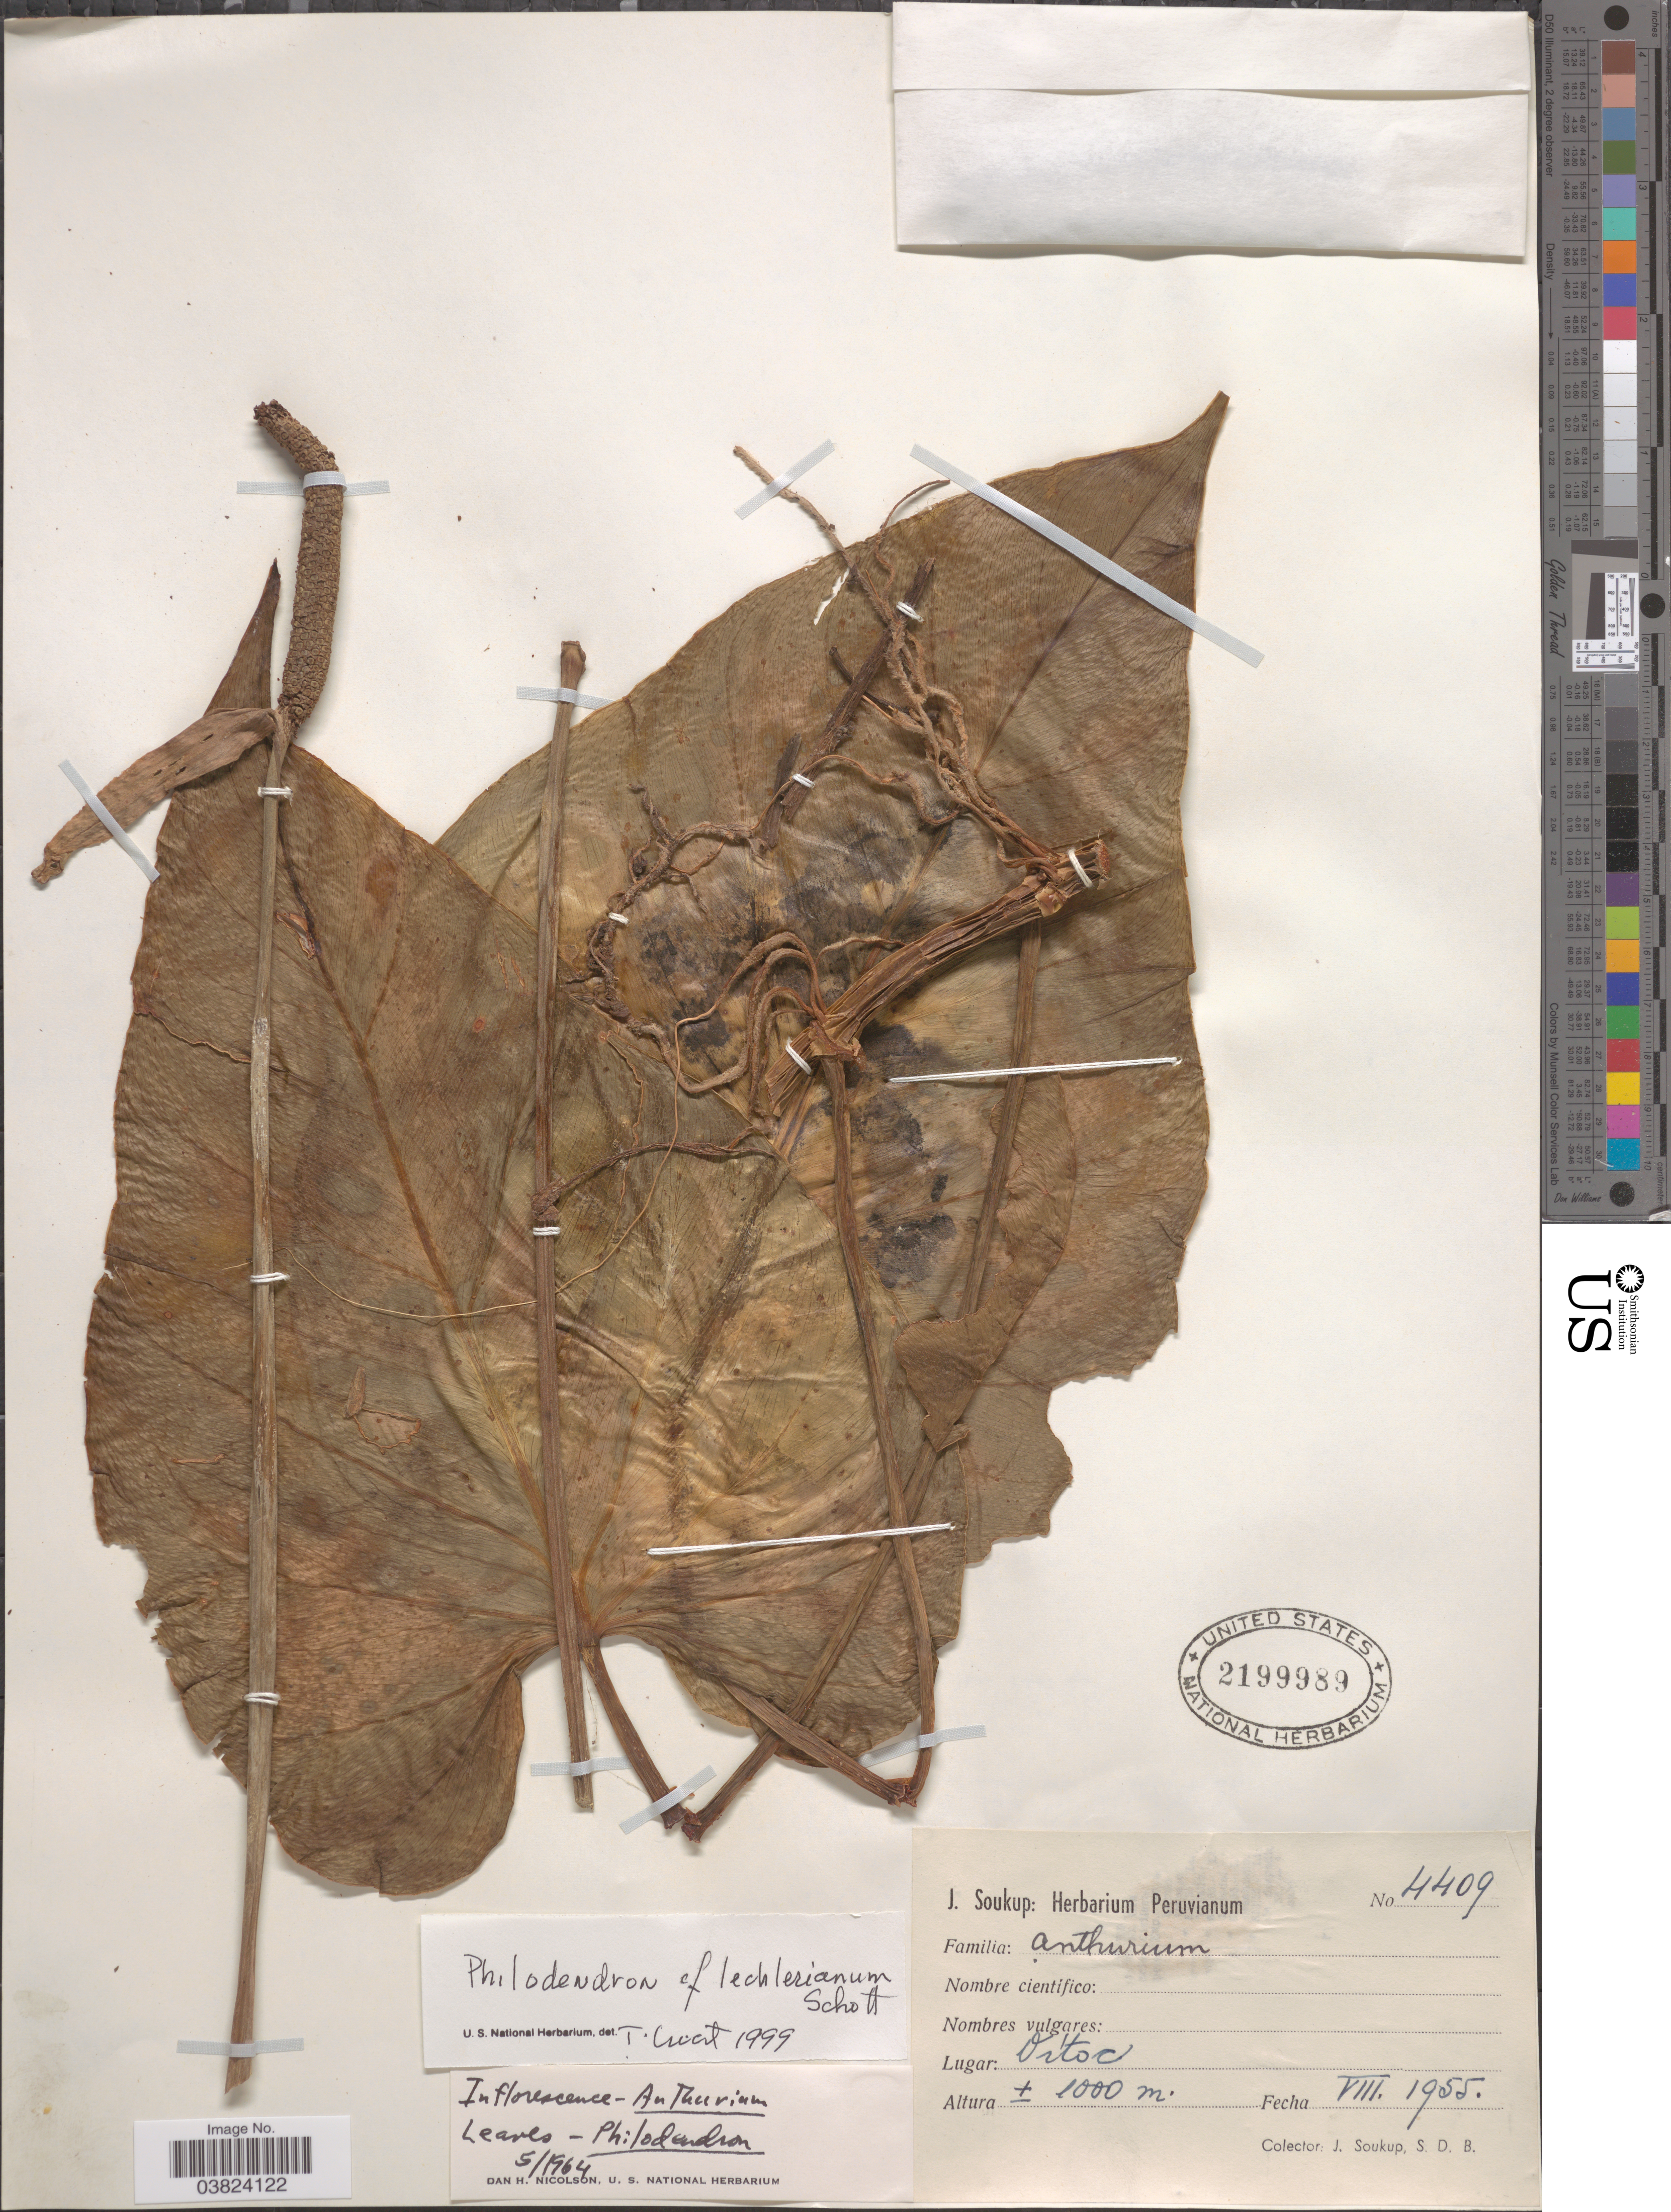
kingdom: Plantae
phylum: Tracheophyta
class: Liliopsida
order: Alismatales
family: Araceae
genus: Philodendron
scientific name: Philodendron lechlerianum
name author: Schott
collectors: J. Soukup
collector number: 4409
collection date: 1955-08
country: Peru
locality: Or'toc.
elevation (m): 1000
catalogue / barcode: US 2199989